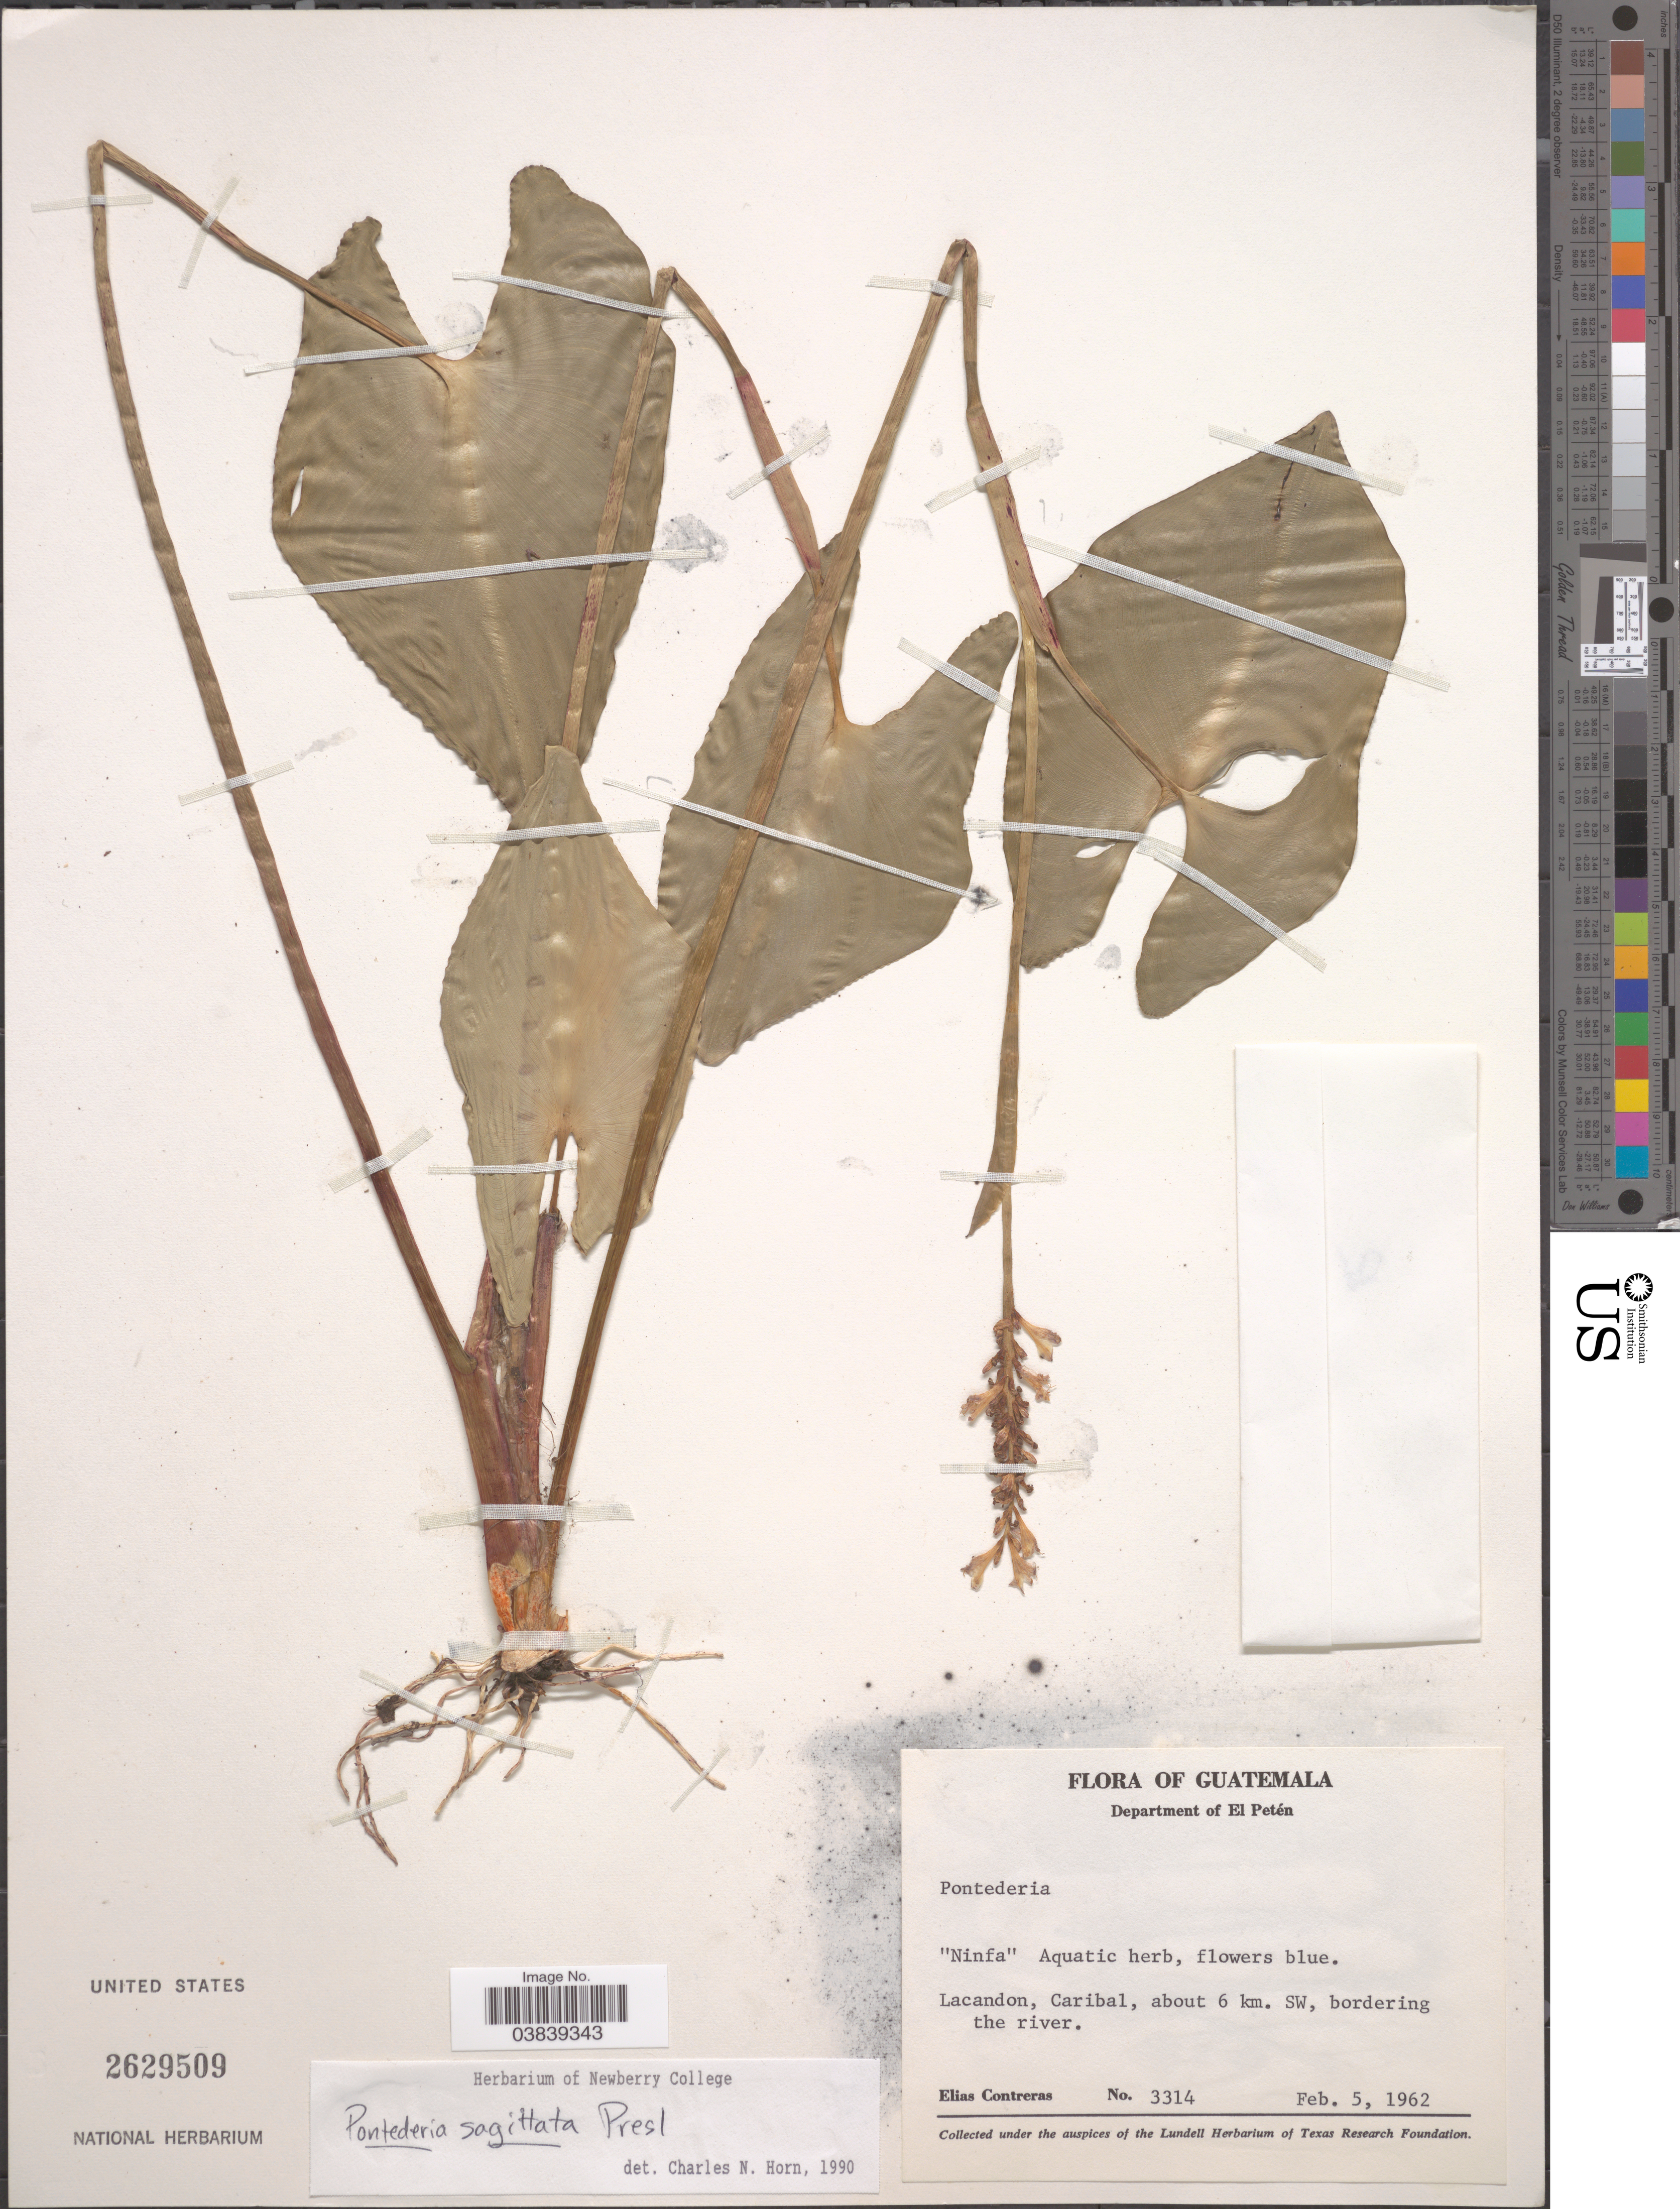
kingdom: Plantae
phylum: Tracheophyta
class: Liliopsida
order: Commelinales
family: Pontederiaceae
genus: Pontederia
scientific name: Pontederia sagittata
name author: C. Presl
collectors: E. Contreras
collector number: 3314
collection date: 1962-02-05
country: Guatemala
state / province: El Peten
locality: Department of El Petén. Lacandon, Caribal, about 6 km. SW, bordering river.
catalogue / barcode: US 2629509